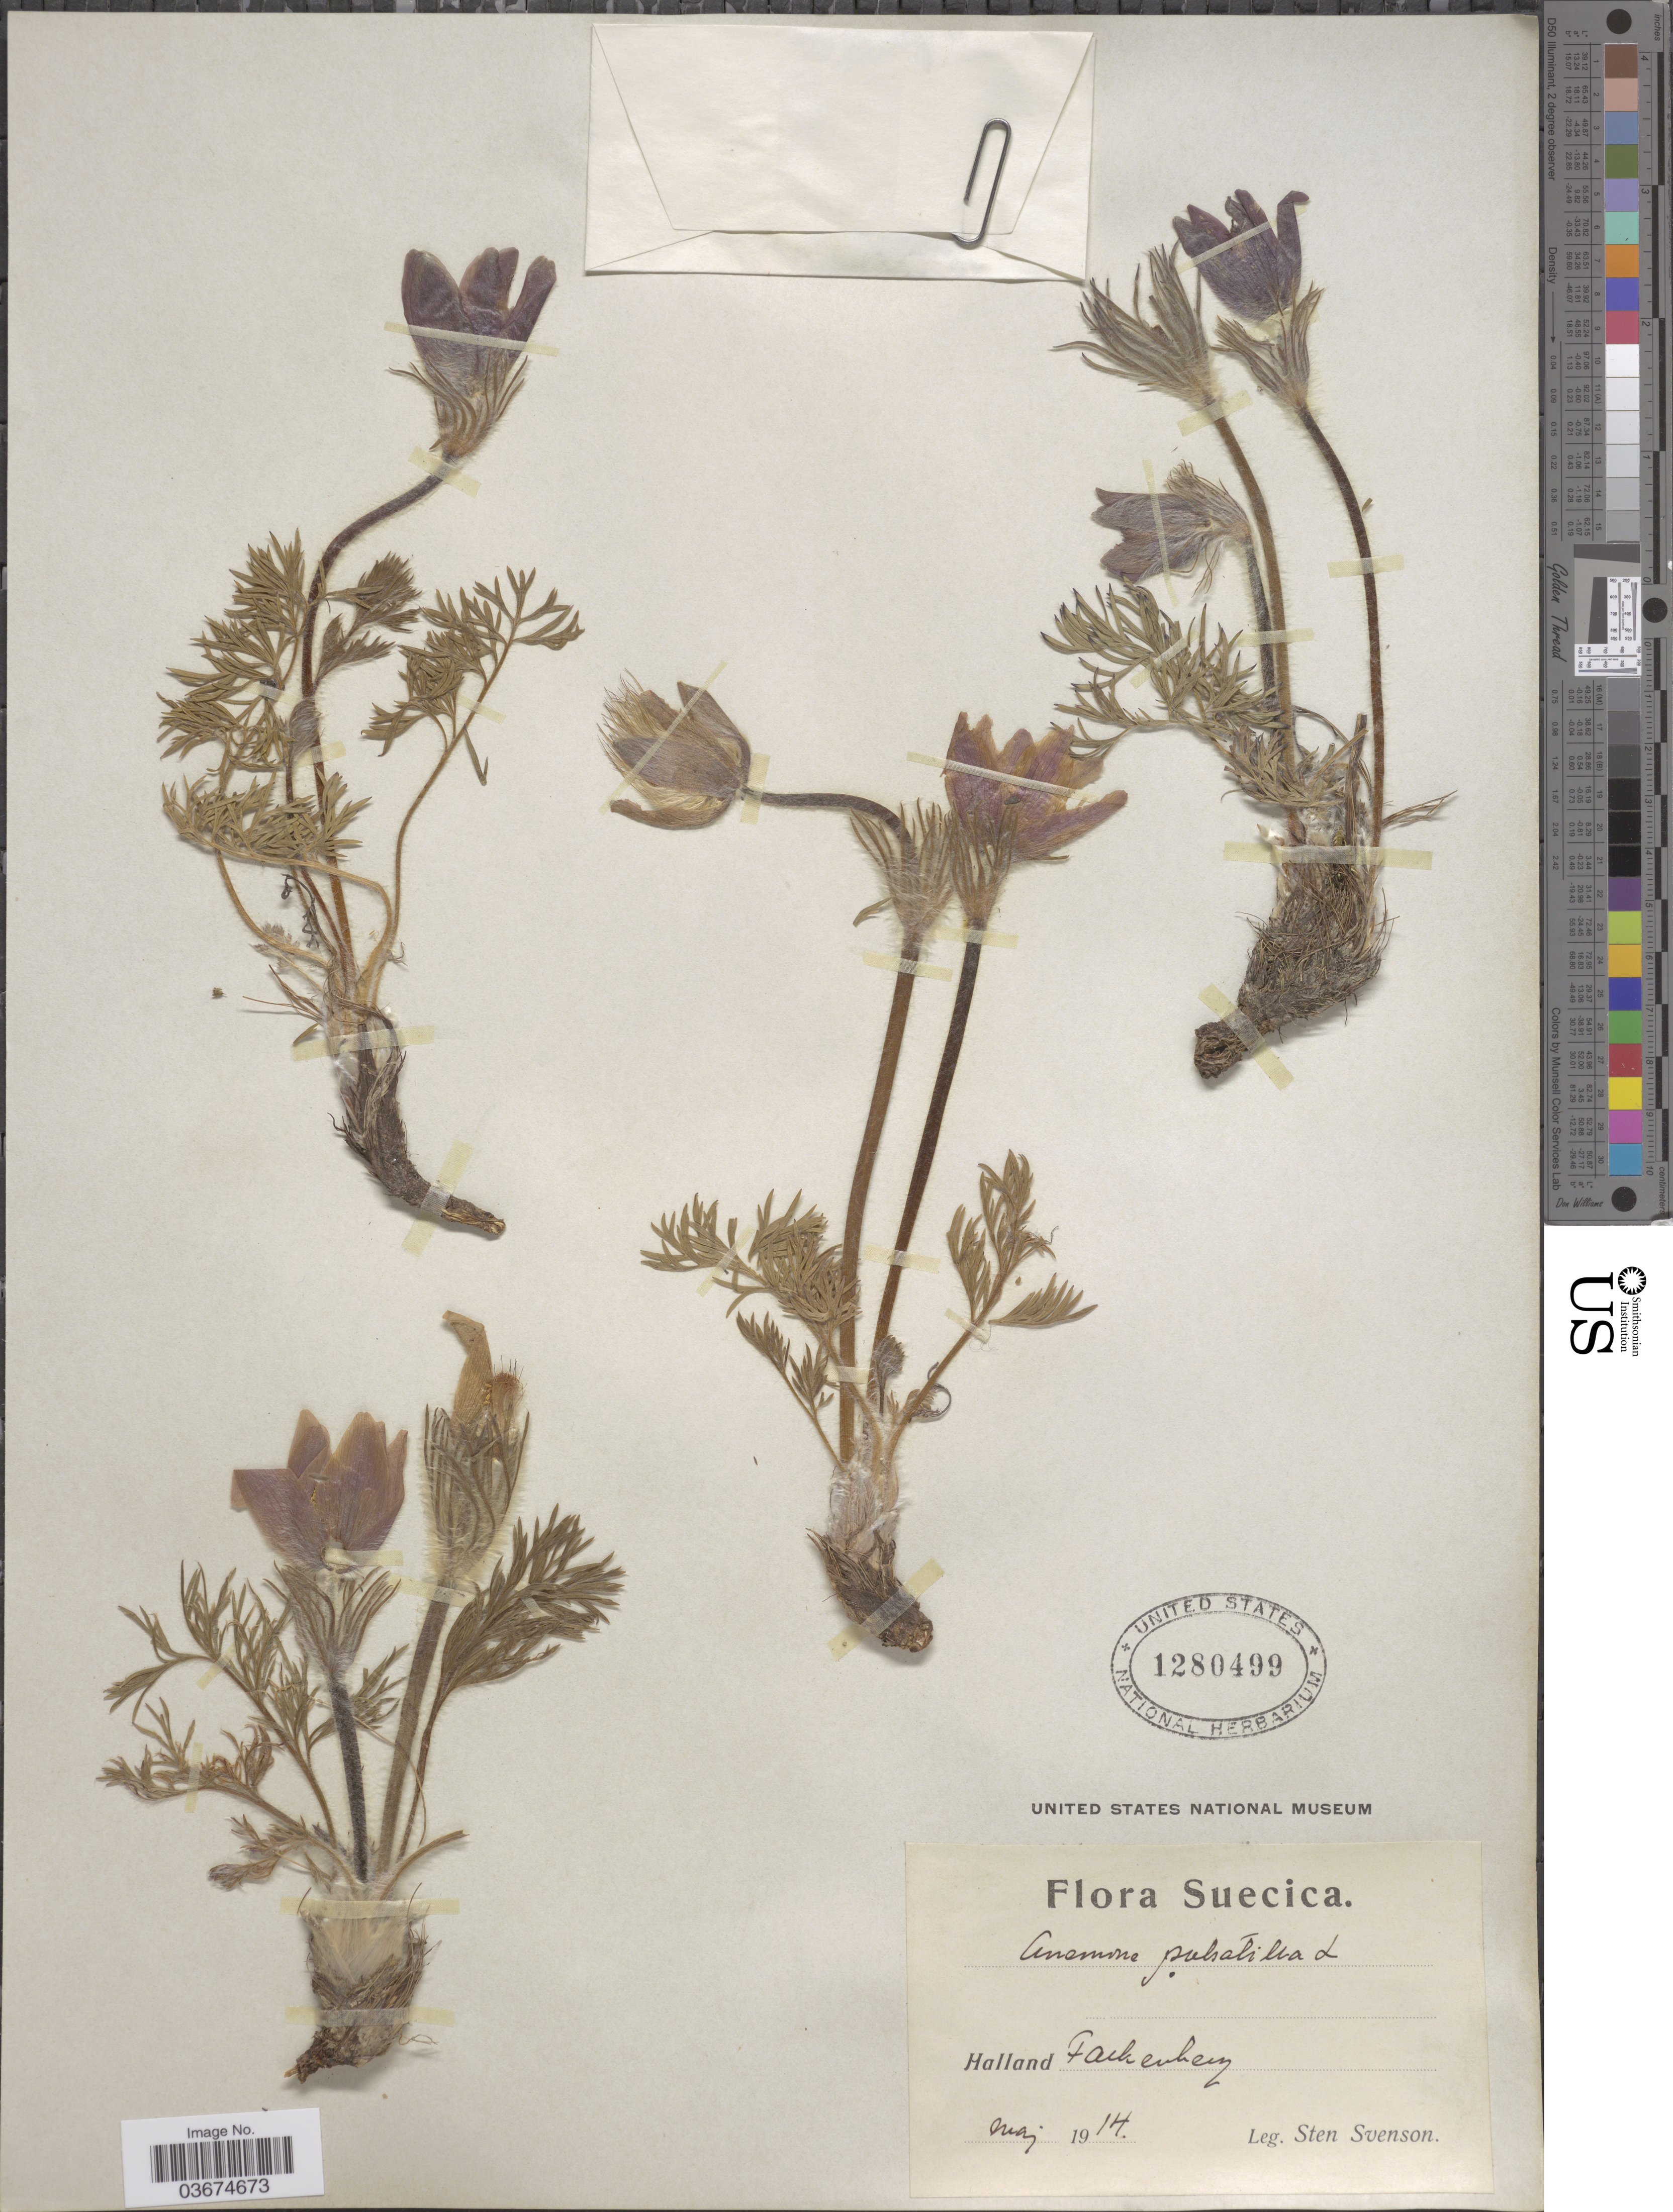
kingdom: Plantae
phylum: Tracheophyta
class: Magnoliopsida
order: Ranunculales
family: Ranunculaceae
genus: Pulsatilla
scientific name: Pulsatilla pulsatilla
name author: (L.) H. Karst.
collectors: S. Svenson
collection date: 1914-05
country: Sweden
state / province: Halland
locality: Suecica. Halland Falkenberg.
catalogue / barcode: US 1280499